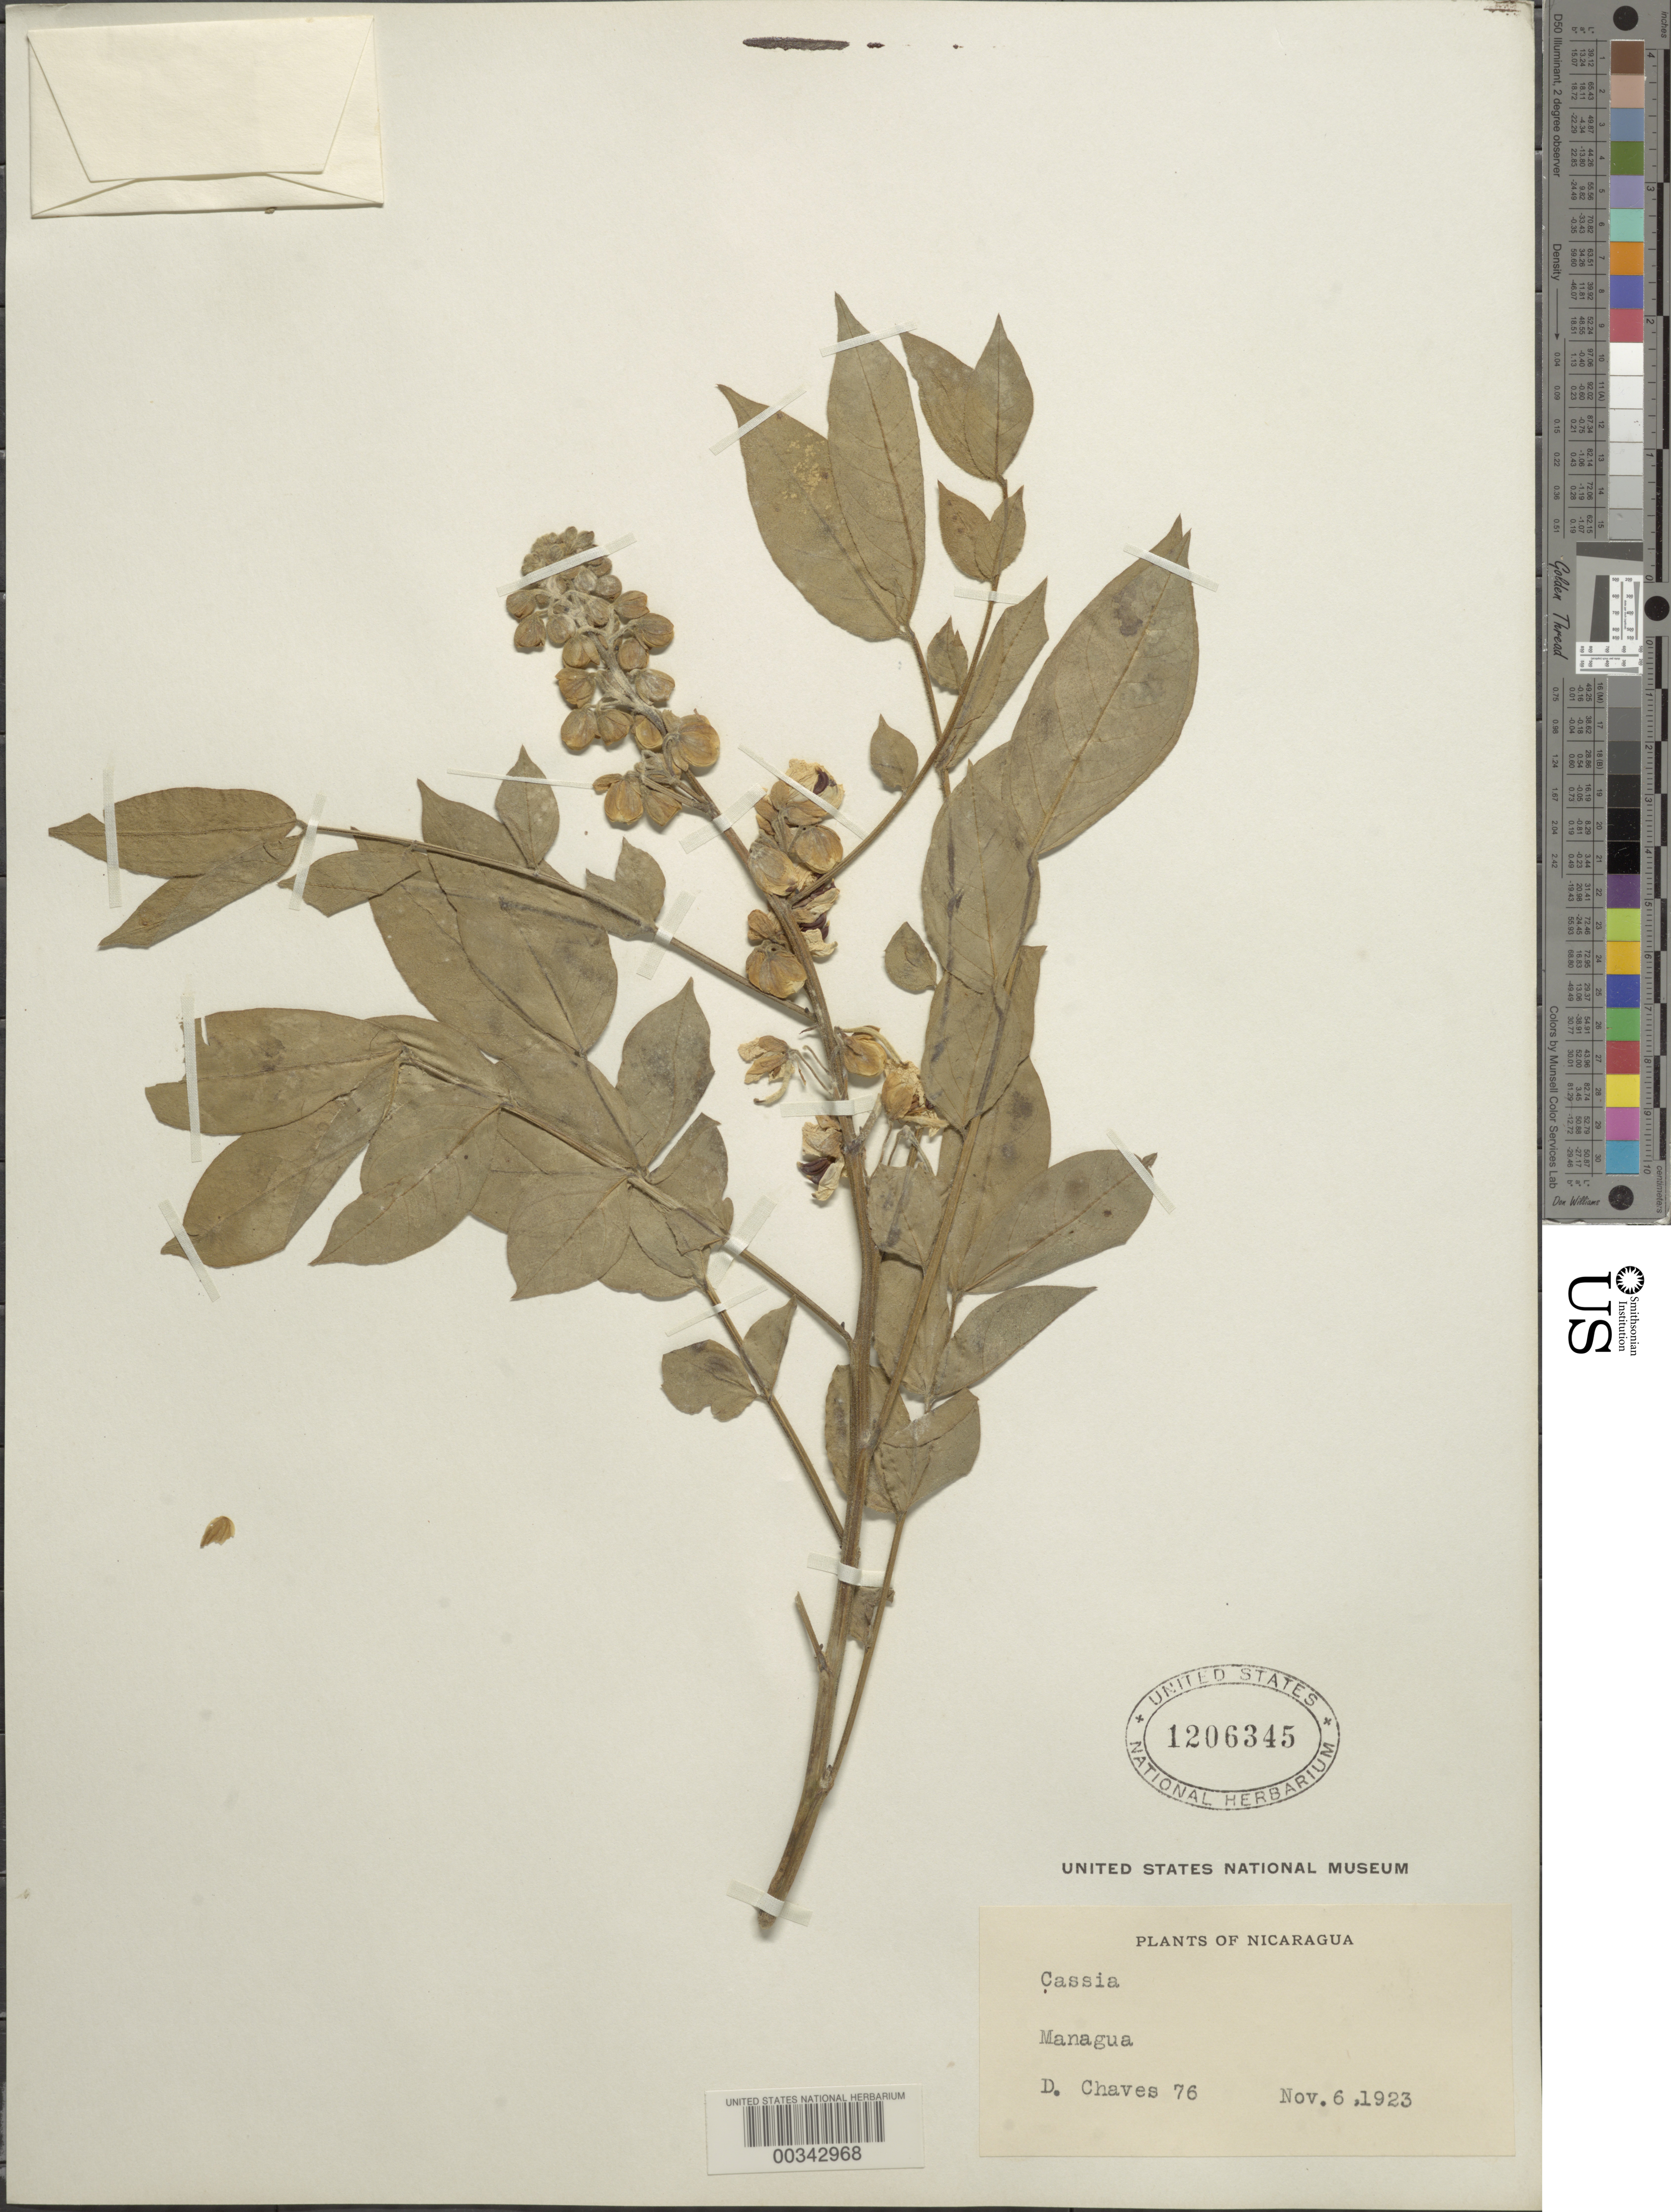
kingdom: Plantae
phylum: Tracheophyta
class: Magnoliopsida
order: Fabales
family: Fabaceae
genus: Senna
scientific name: Senna hirsuta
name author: (L.) H.S. Irwin & Barneby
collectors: D. Chaves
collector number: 76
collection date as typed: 06 Nov 1923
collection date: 1923-11-06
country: Nicaragua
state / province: Managua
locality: Managua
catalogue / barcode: US 1206345